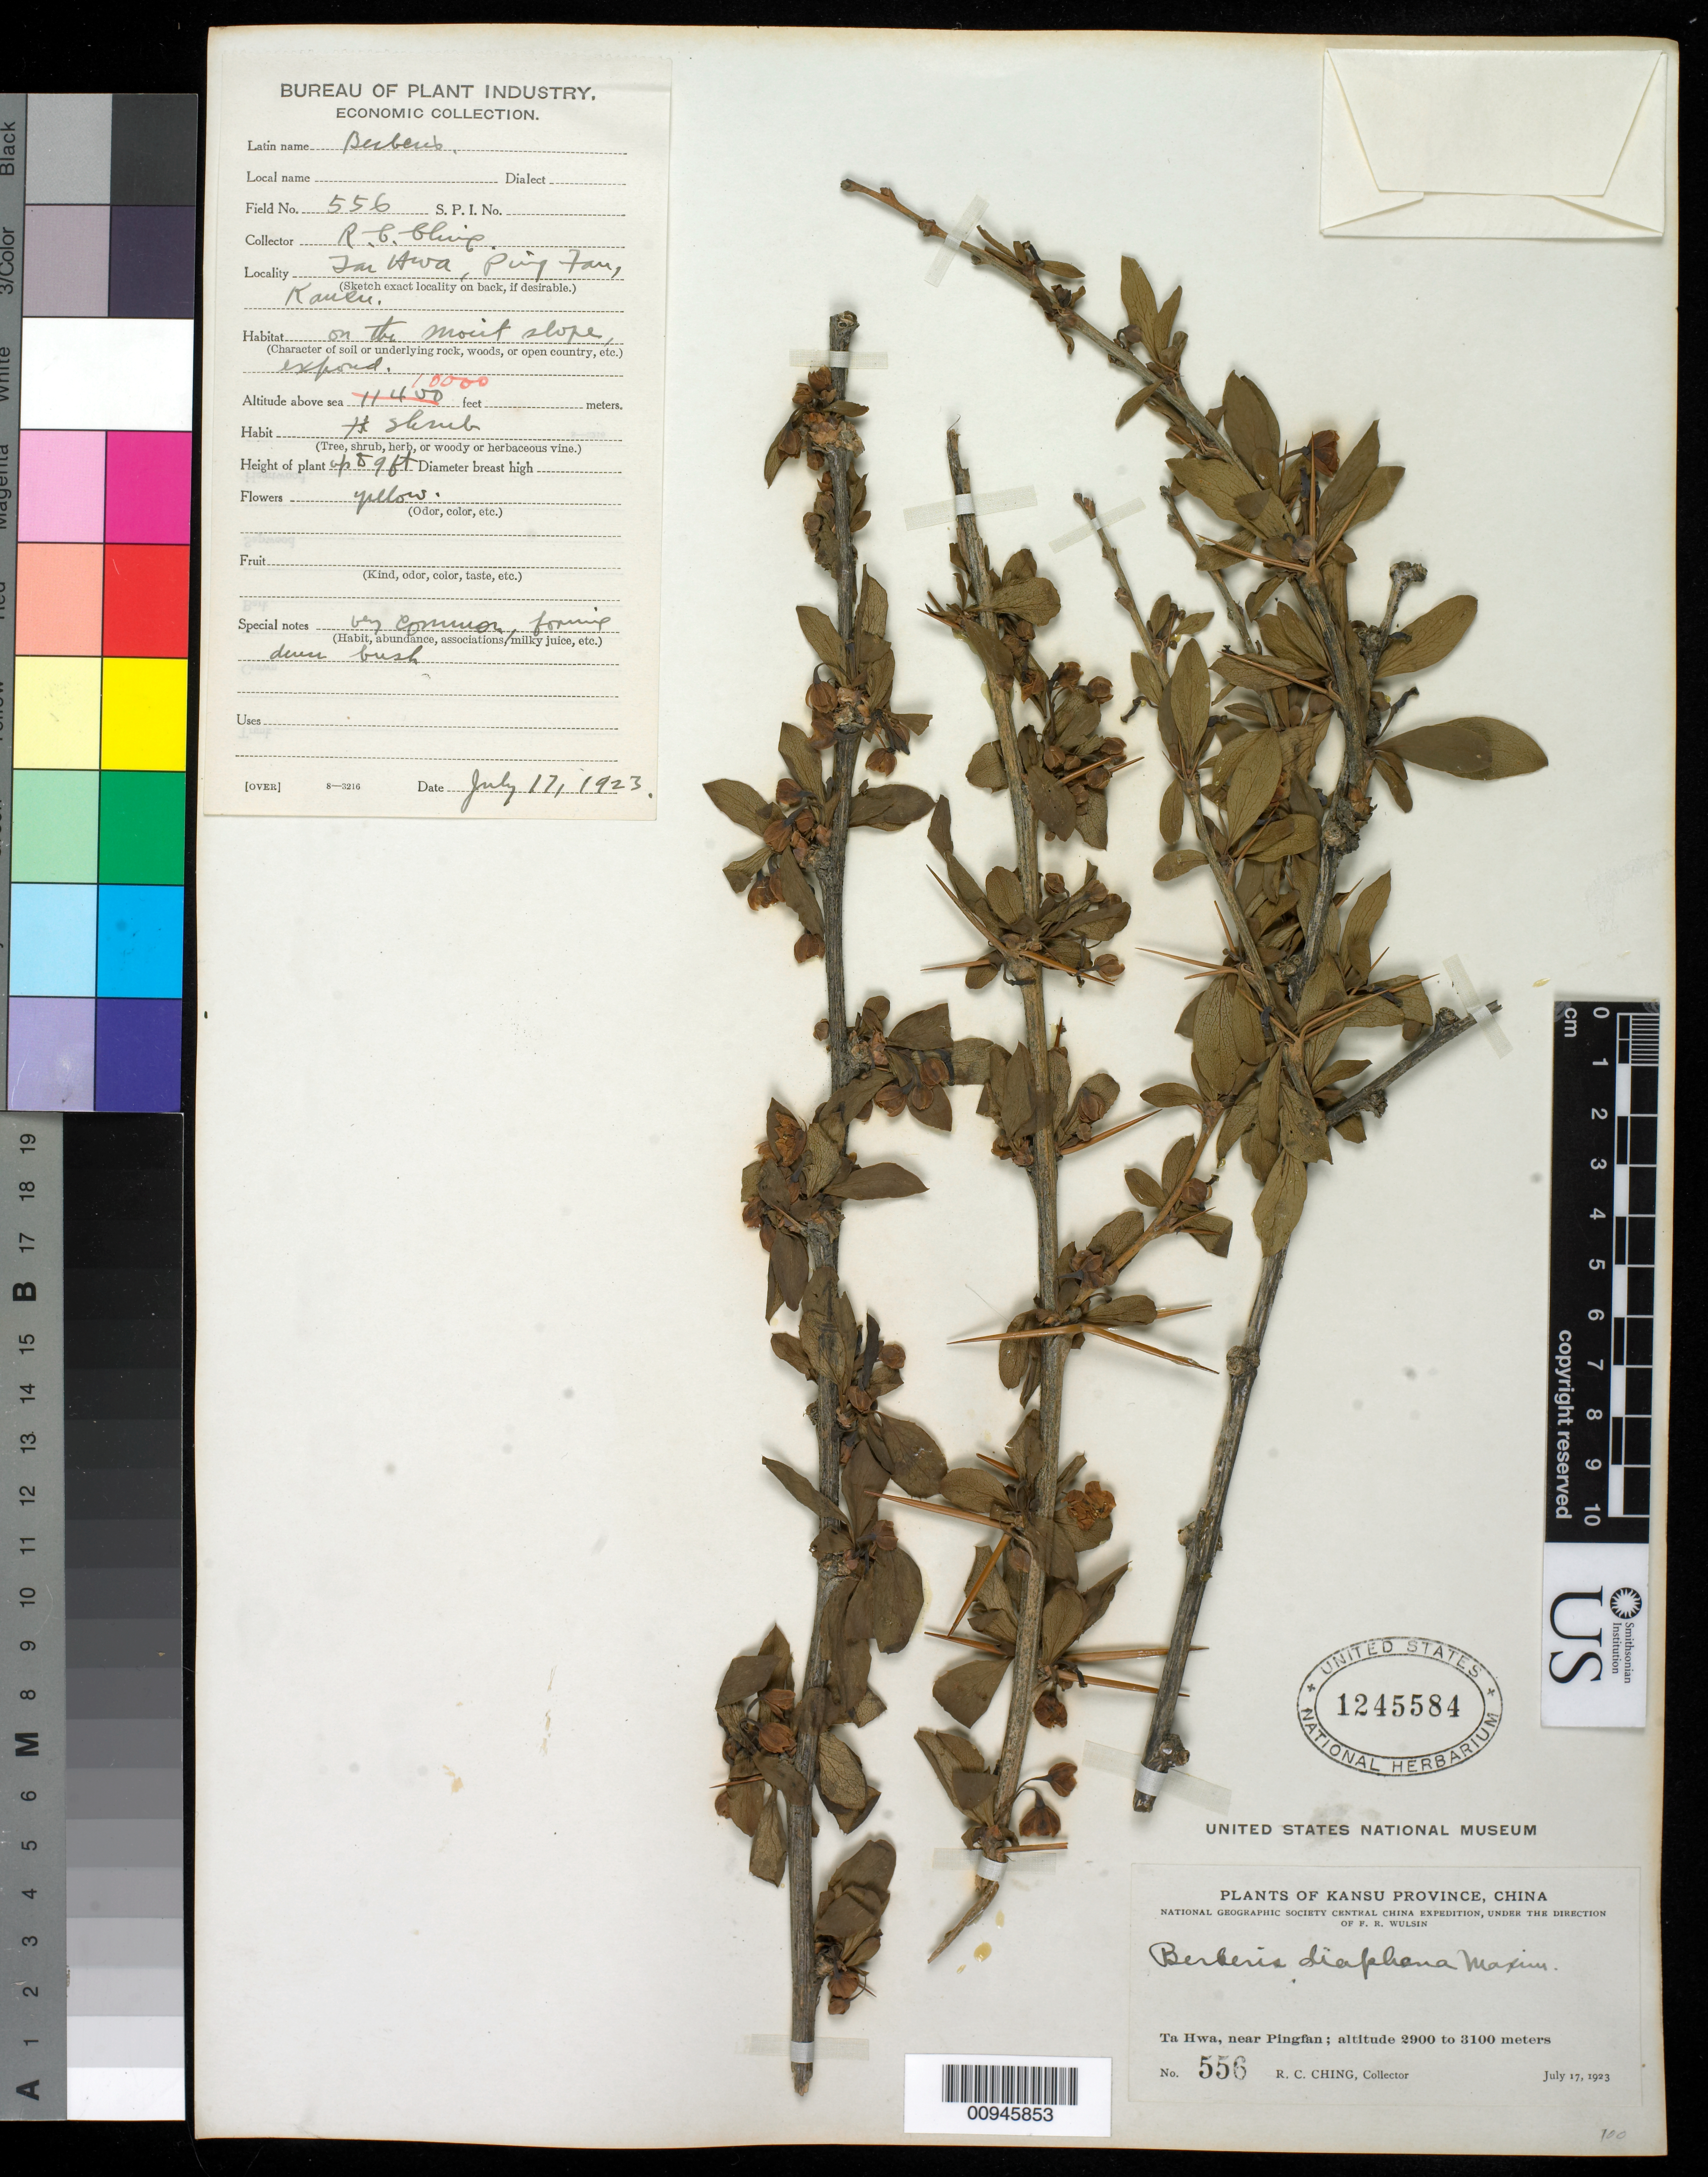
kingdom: Plantae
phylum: Tracheophyta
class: Magnoliopsida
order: Ranunculales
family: Berberidaceae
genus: Berberis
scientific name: Berberis diaphana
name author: Maxim.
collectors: R. C. Ching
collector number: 556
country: China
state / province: Gansu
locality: Tai Awa, Ping Fan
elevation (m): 3048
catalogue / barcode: US 1245584